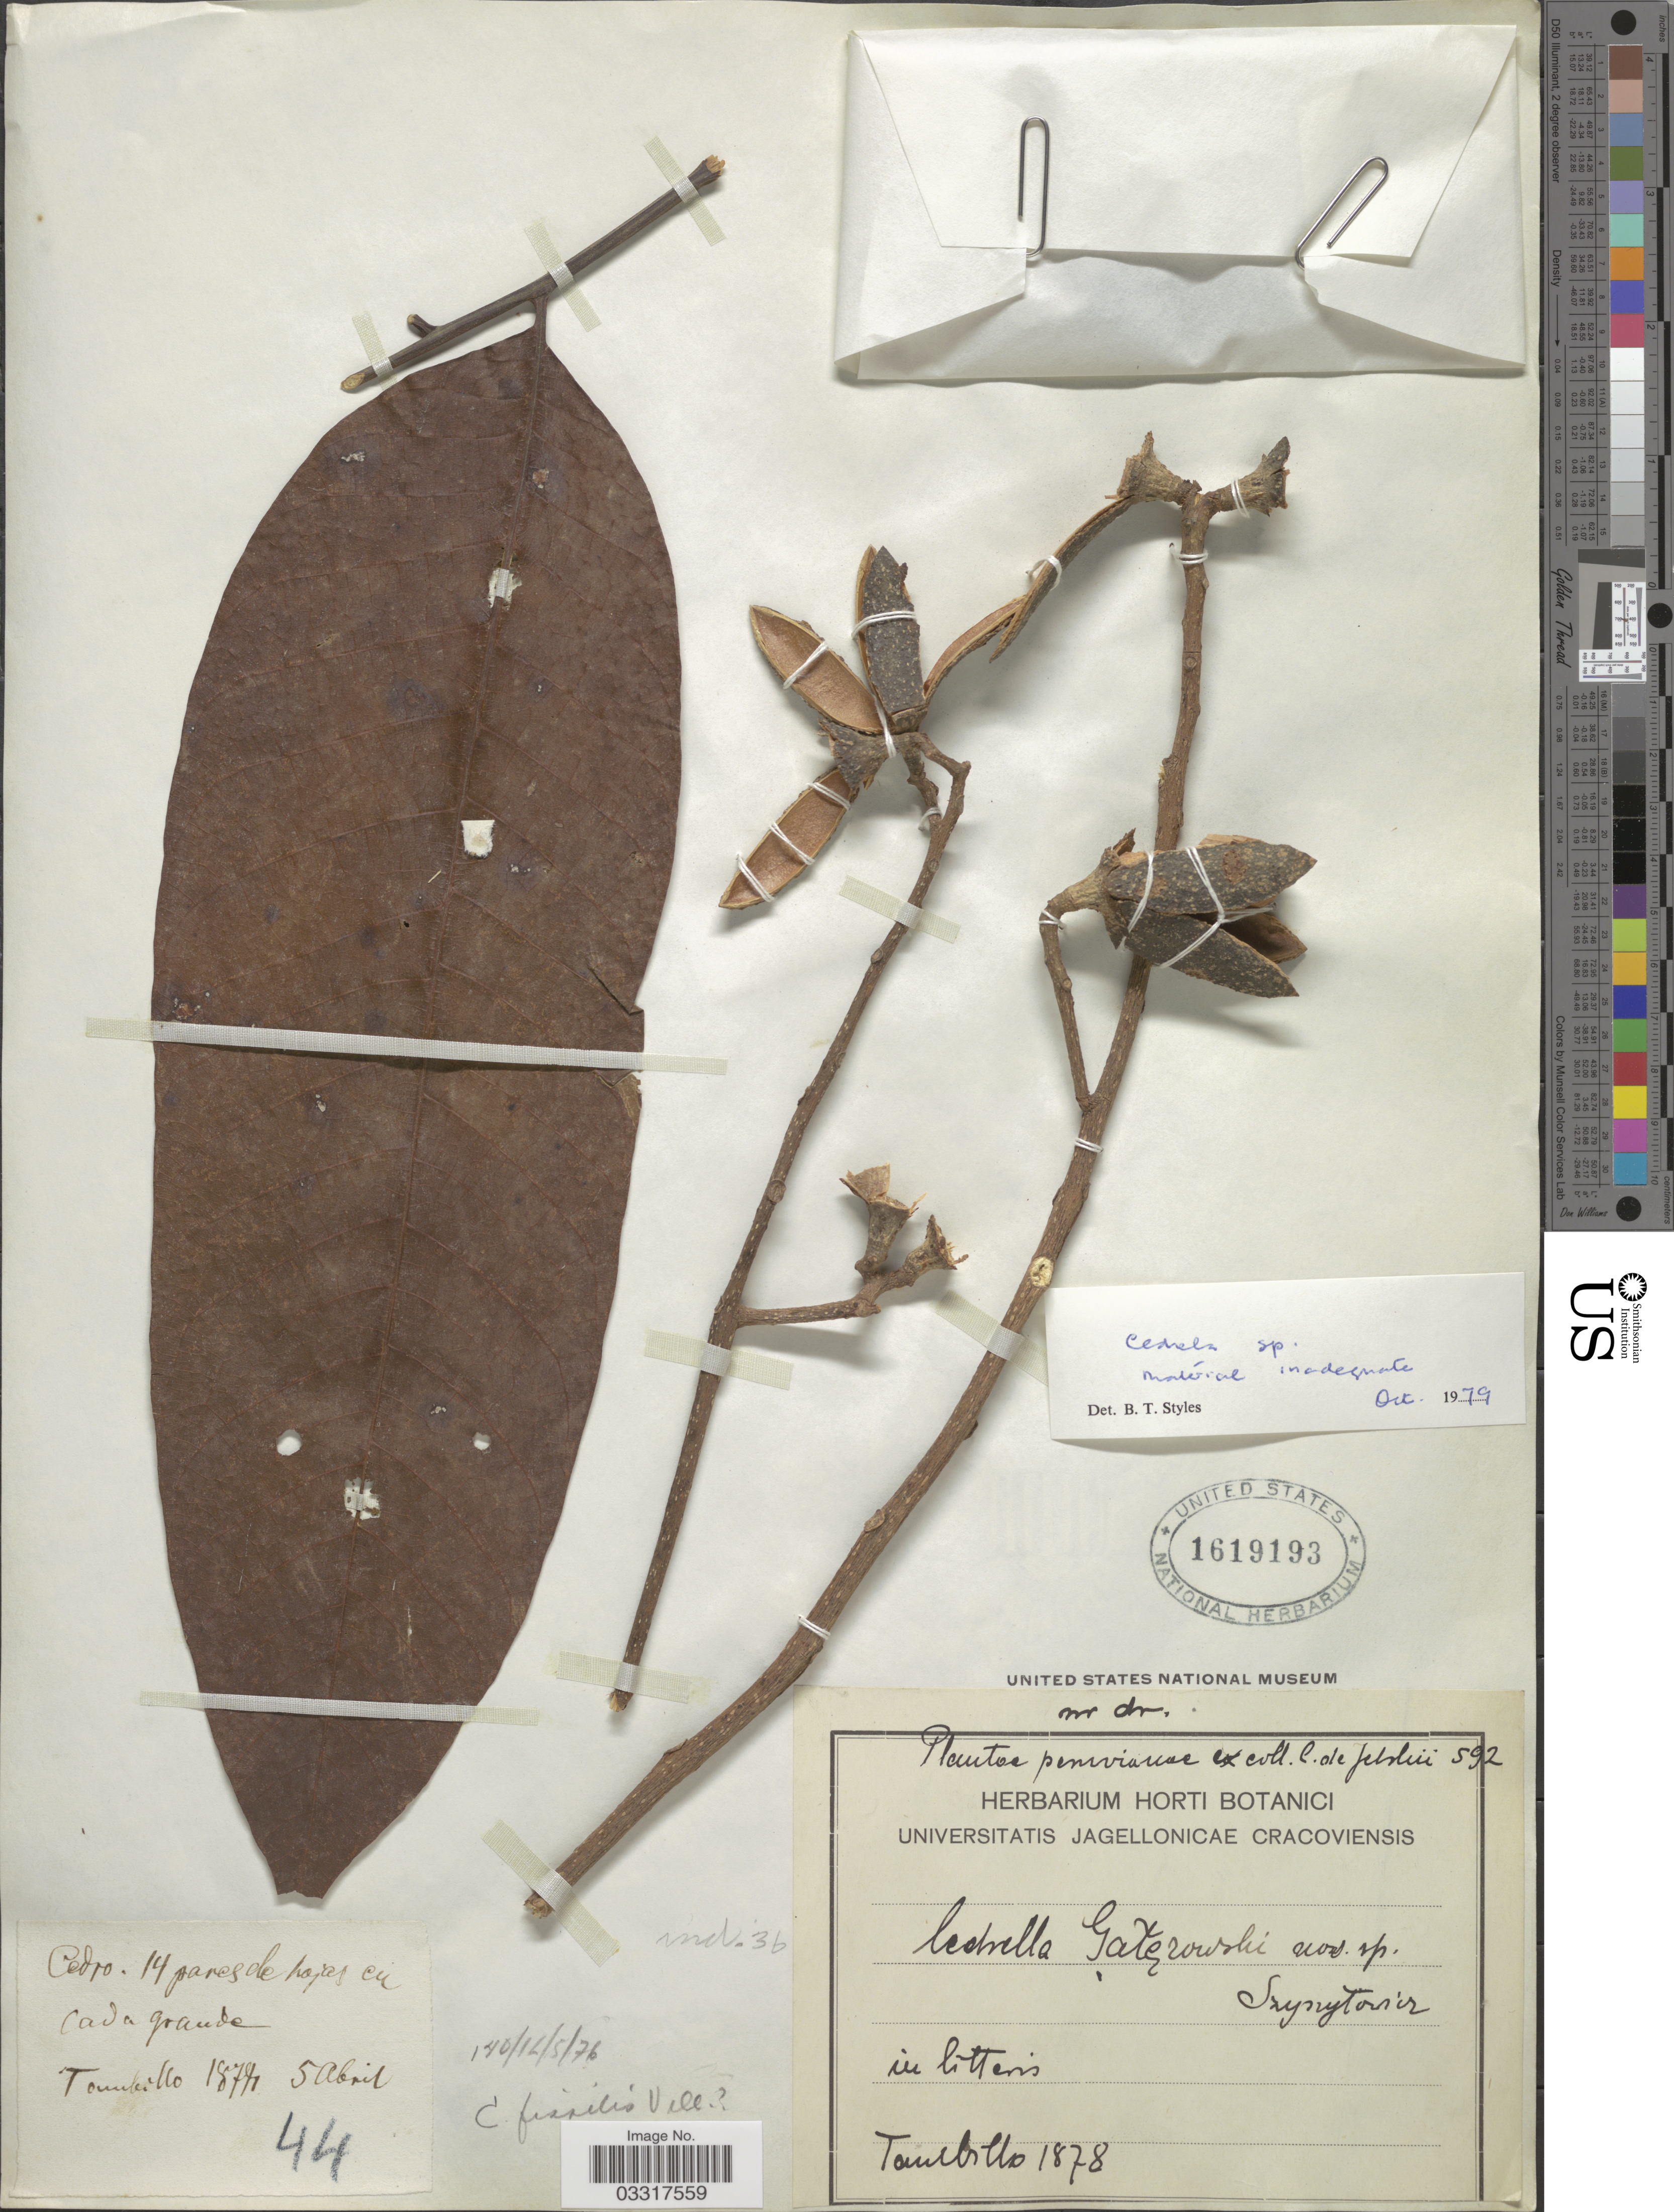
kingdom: Plantae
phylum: Tracheophyta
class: Magnoliopsida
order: Sapindales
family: Meliaceae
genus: Cedrela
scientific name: Cedrela sp.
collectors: -. Jelski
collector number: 44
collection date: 1878-04-05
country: Peru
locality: Cada grande. Tambillo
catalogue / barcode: US 1619193